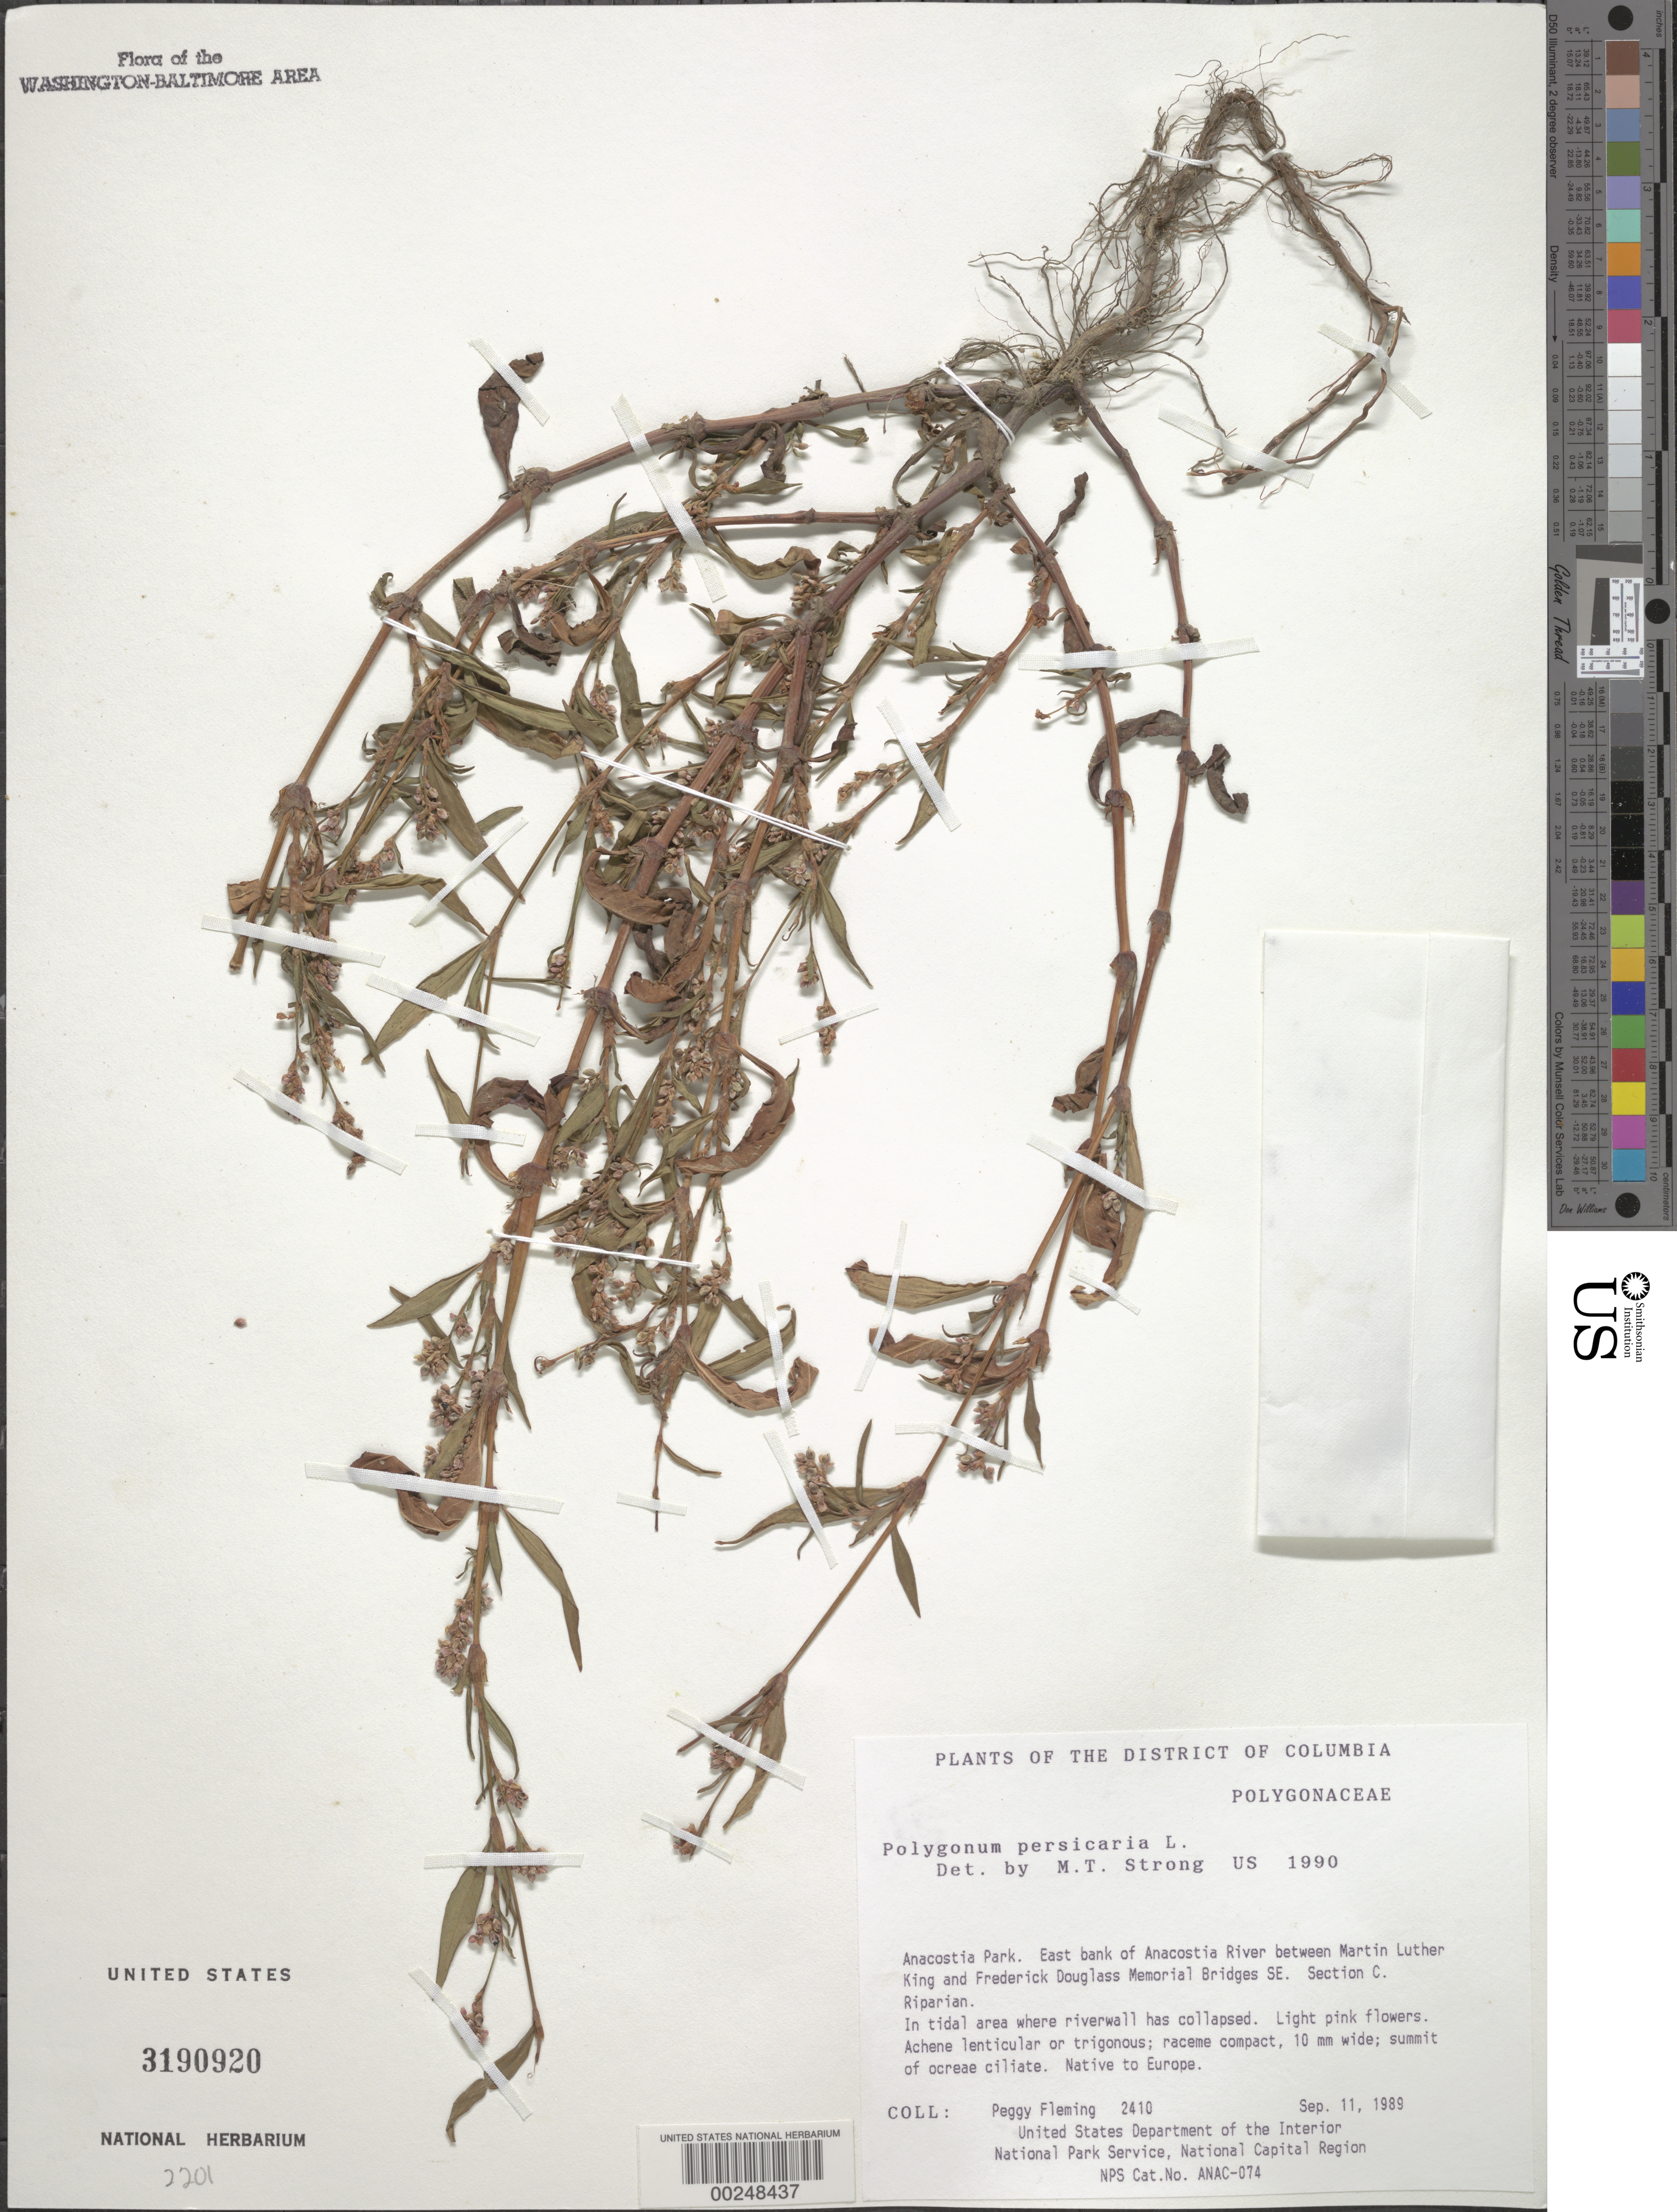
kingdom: Plantae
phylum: Tracheophyta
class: Magnoliopsida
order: Caryophyllales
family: Polygonaceae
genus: Persicaria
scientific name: Persicaria maculosa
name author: S.F. Gray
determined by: Atha, D. E.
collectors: P. Fleming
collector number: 2410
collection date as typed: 11 Sep 1989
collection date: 1989-09-11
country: United States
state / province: District of Columbia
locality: Anacostia Park, bank of river between Martin Luther King and Frederick Douglas Memorial Bridges, Section C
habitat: In tidal section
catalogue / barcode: US 3190920